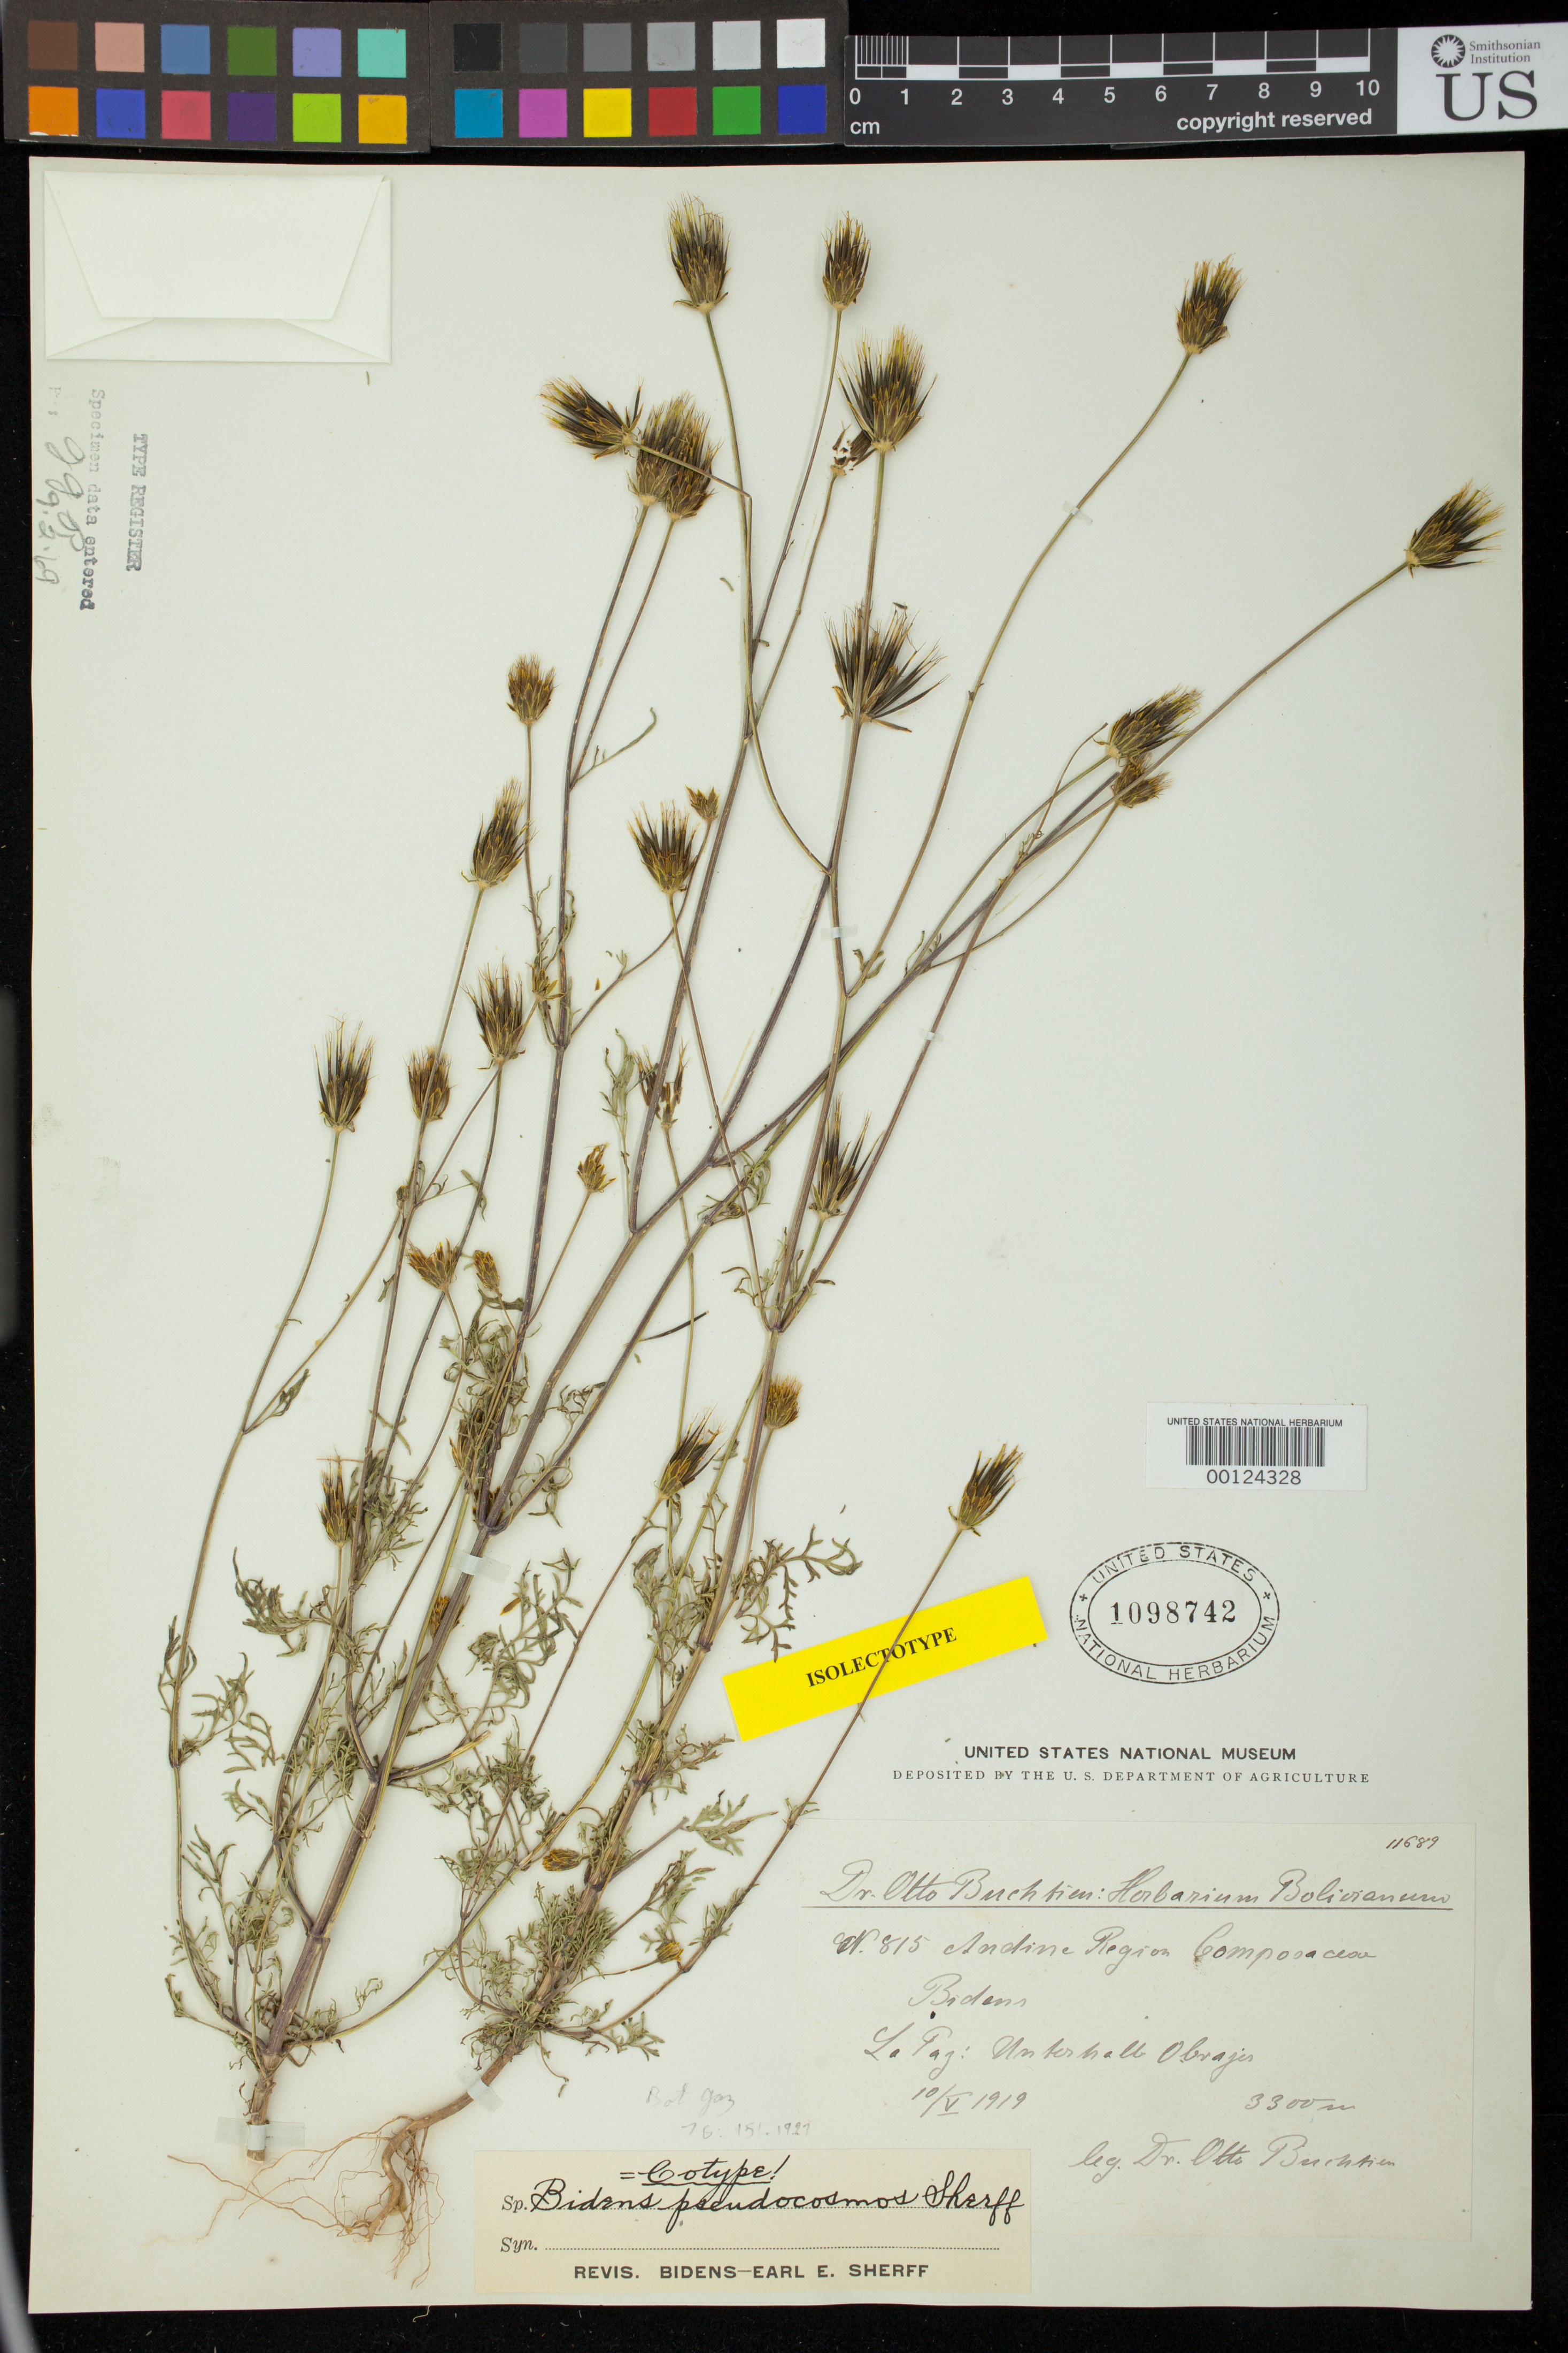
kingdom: Plantae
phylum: Tracheophyta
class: Magnoliopsida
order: Asterales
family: Asteraceae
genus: Bidens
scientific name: Bidens pseudocosmos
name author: Sherff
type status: Isotype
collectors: O. Buchtien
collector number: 815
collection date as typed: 10 May 1919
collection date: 1919-05-10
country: Bolivia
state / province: La Paz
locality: Obraje.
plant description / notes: Annotated as "cotype" by Sherff. Specimen returned from loan (Nov. 2015) with "isolectotype" label but lectotypification seems unnecessary: protologue, "type, 1st and 2nd sheets, in Herb. Field Mus."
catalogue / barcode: US 1098742